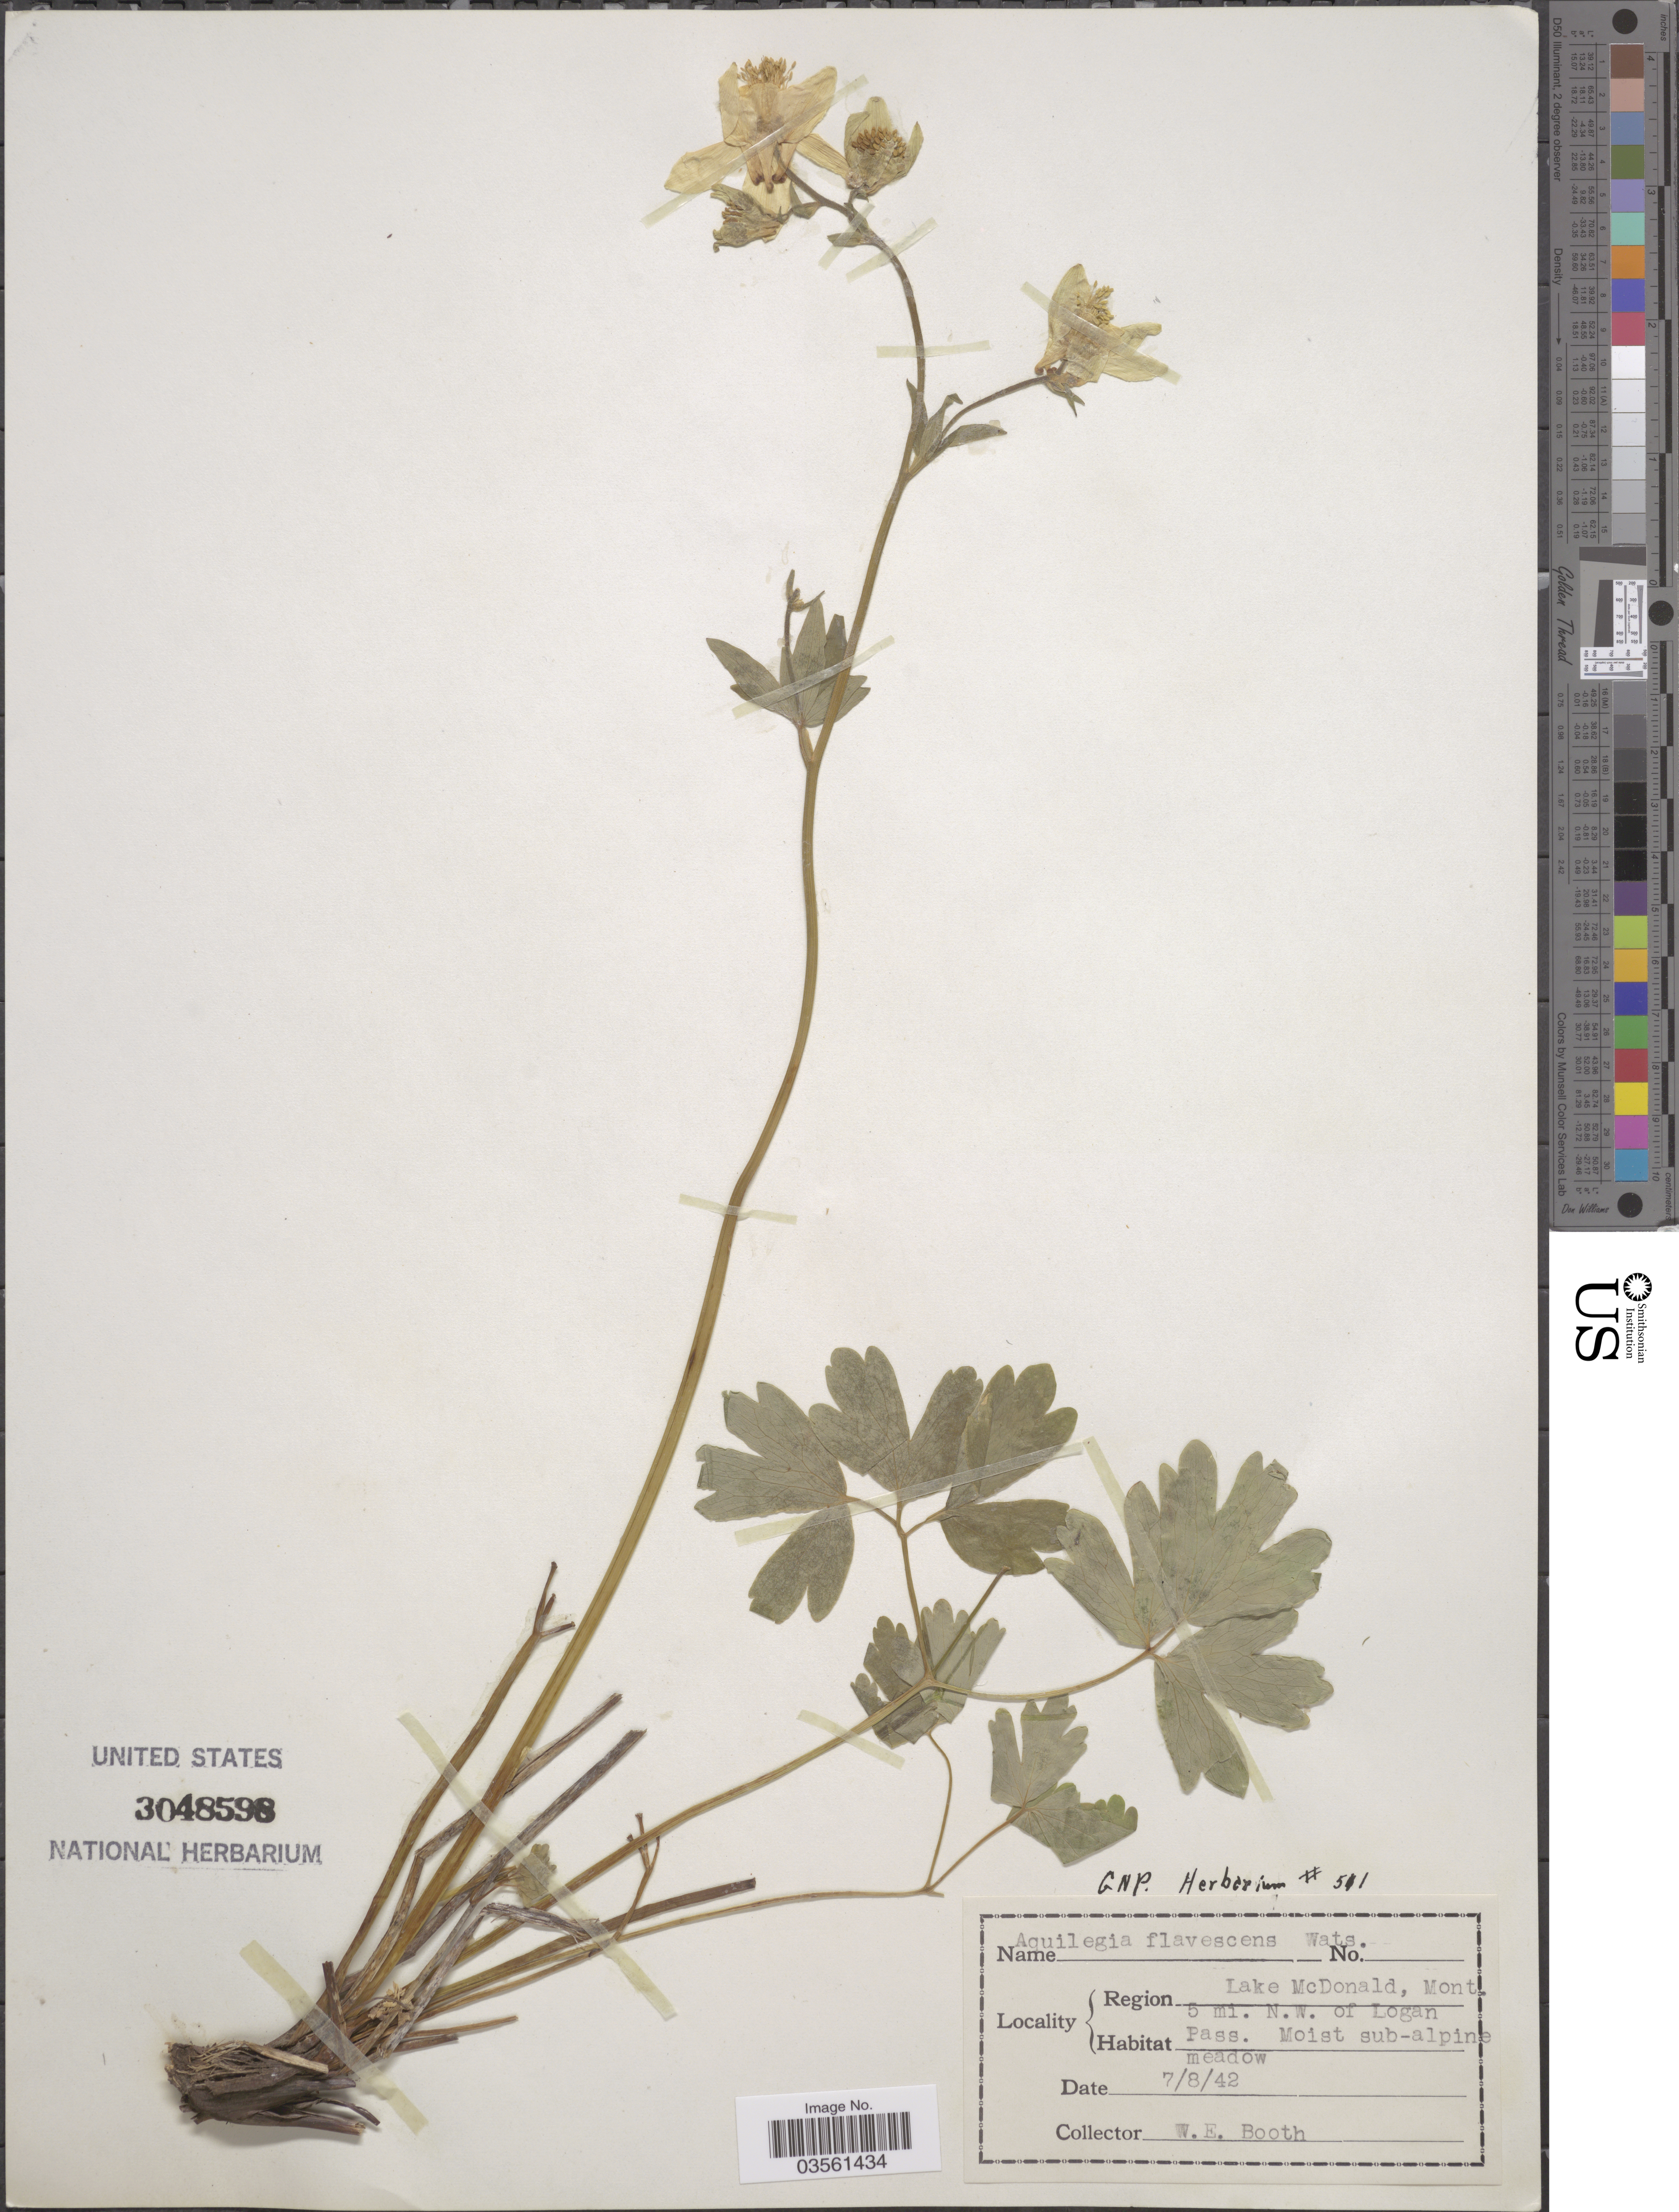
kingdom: Plantae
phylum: Tracheophyta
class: Magnoliopsida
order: Ranunculales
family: Ranunculaceae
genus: Aquilegia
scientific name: Aquilegia flavescens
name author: S. Watson in C. King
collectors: W. Booth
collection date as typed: Transcribed d/m/y: 8/7/42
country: United States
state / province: Montana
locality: Region Lake McDonald. 5 mi. N.W. of Logan Pass.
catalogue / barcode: US 3048598